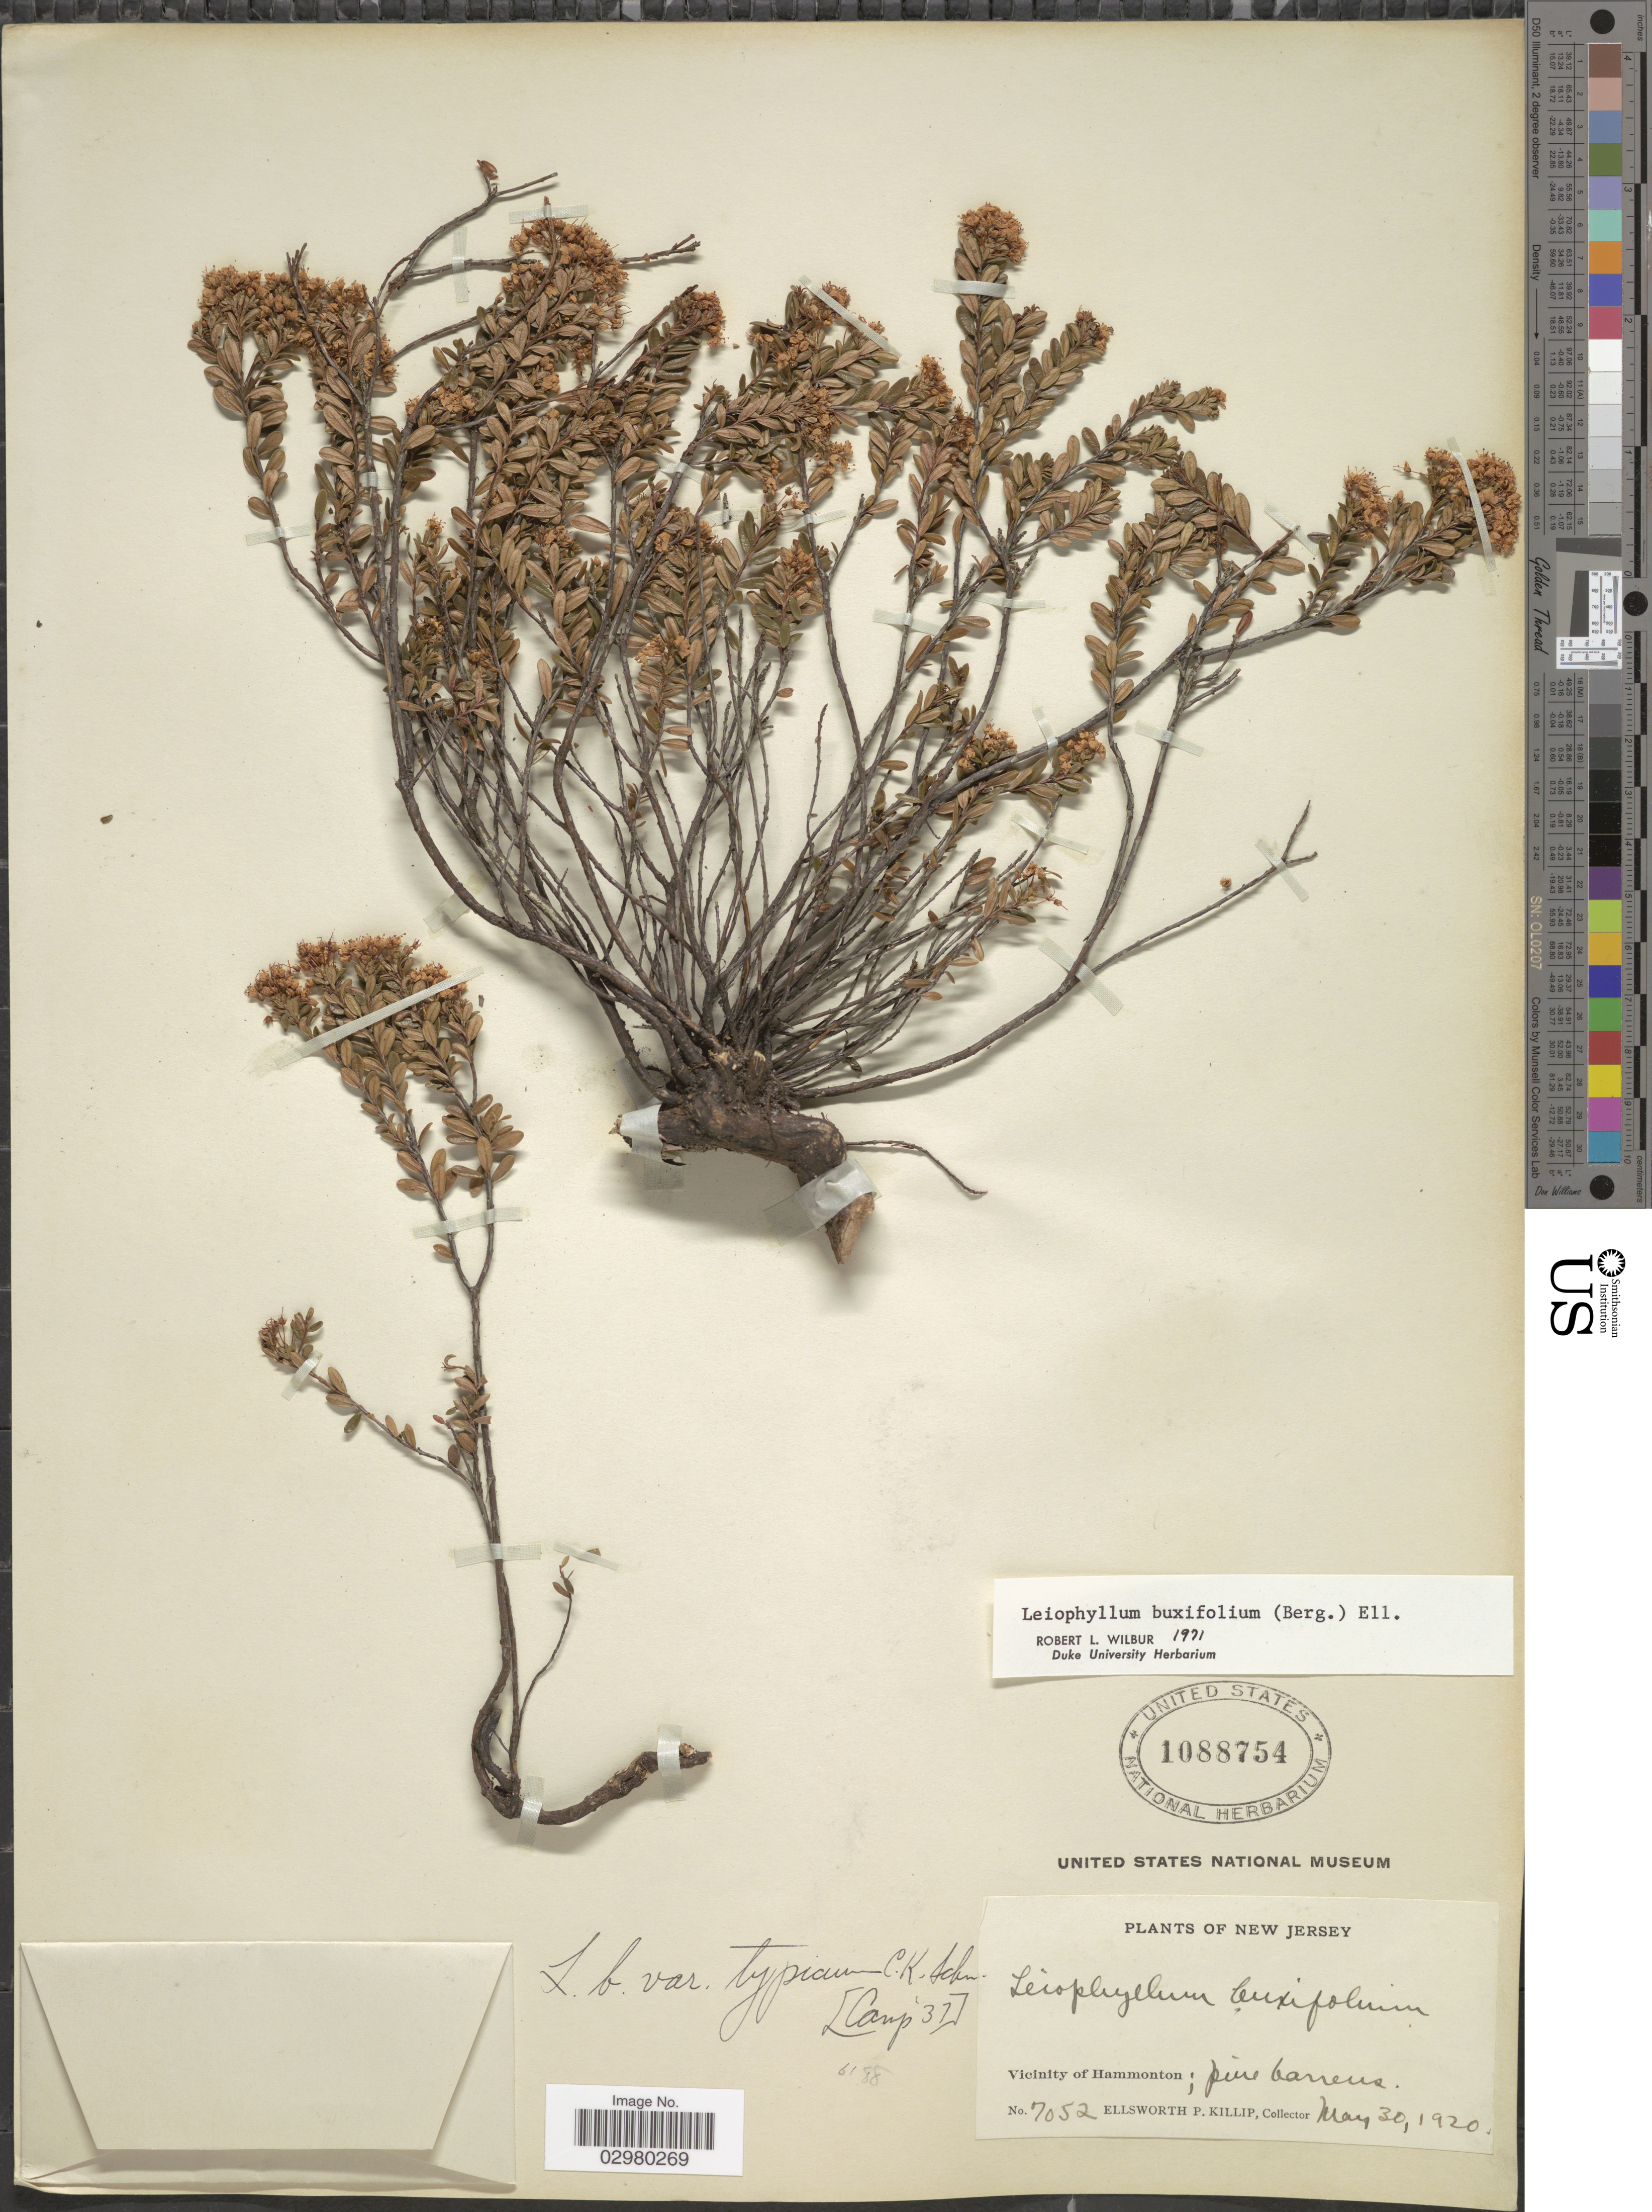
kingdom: Plantae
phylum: Tracheophyta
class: Magnoliopsida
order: Ericales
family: Ericaceae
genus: Leiophyllum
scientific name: Leiophyllum buxifolium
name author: (Bergius) Elliott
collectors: E. P. Killip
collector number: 7052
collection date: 1920-05-30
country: United States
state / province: New Jersey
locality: Vicinity of Hammonton; pine barrens.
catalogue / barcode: US 1088754